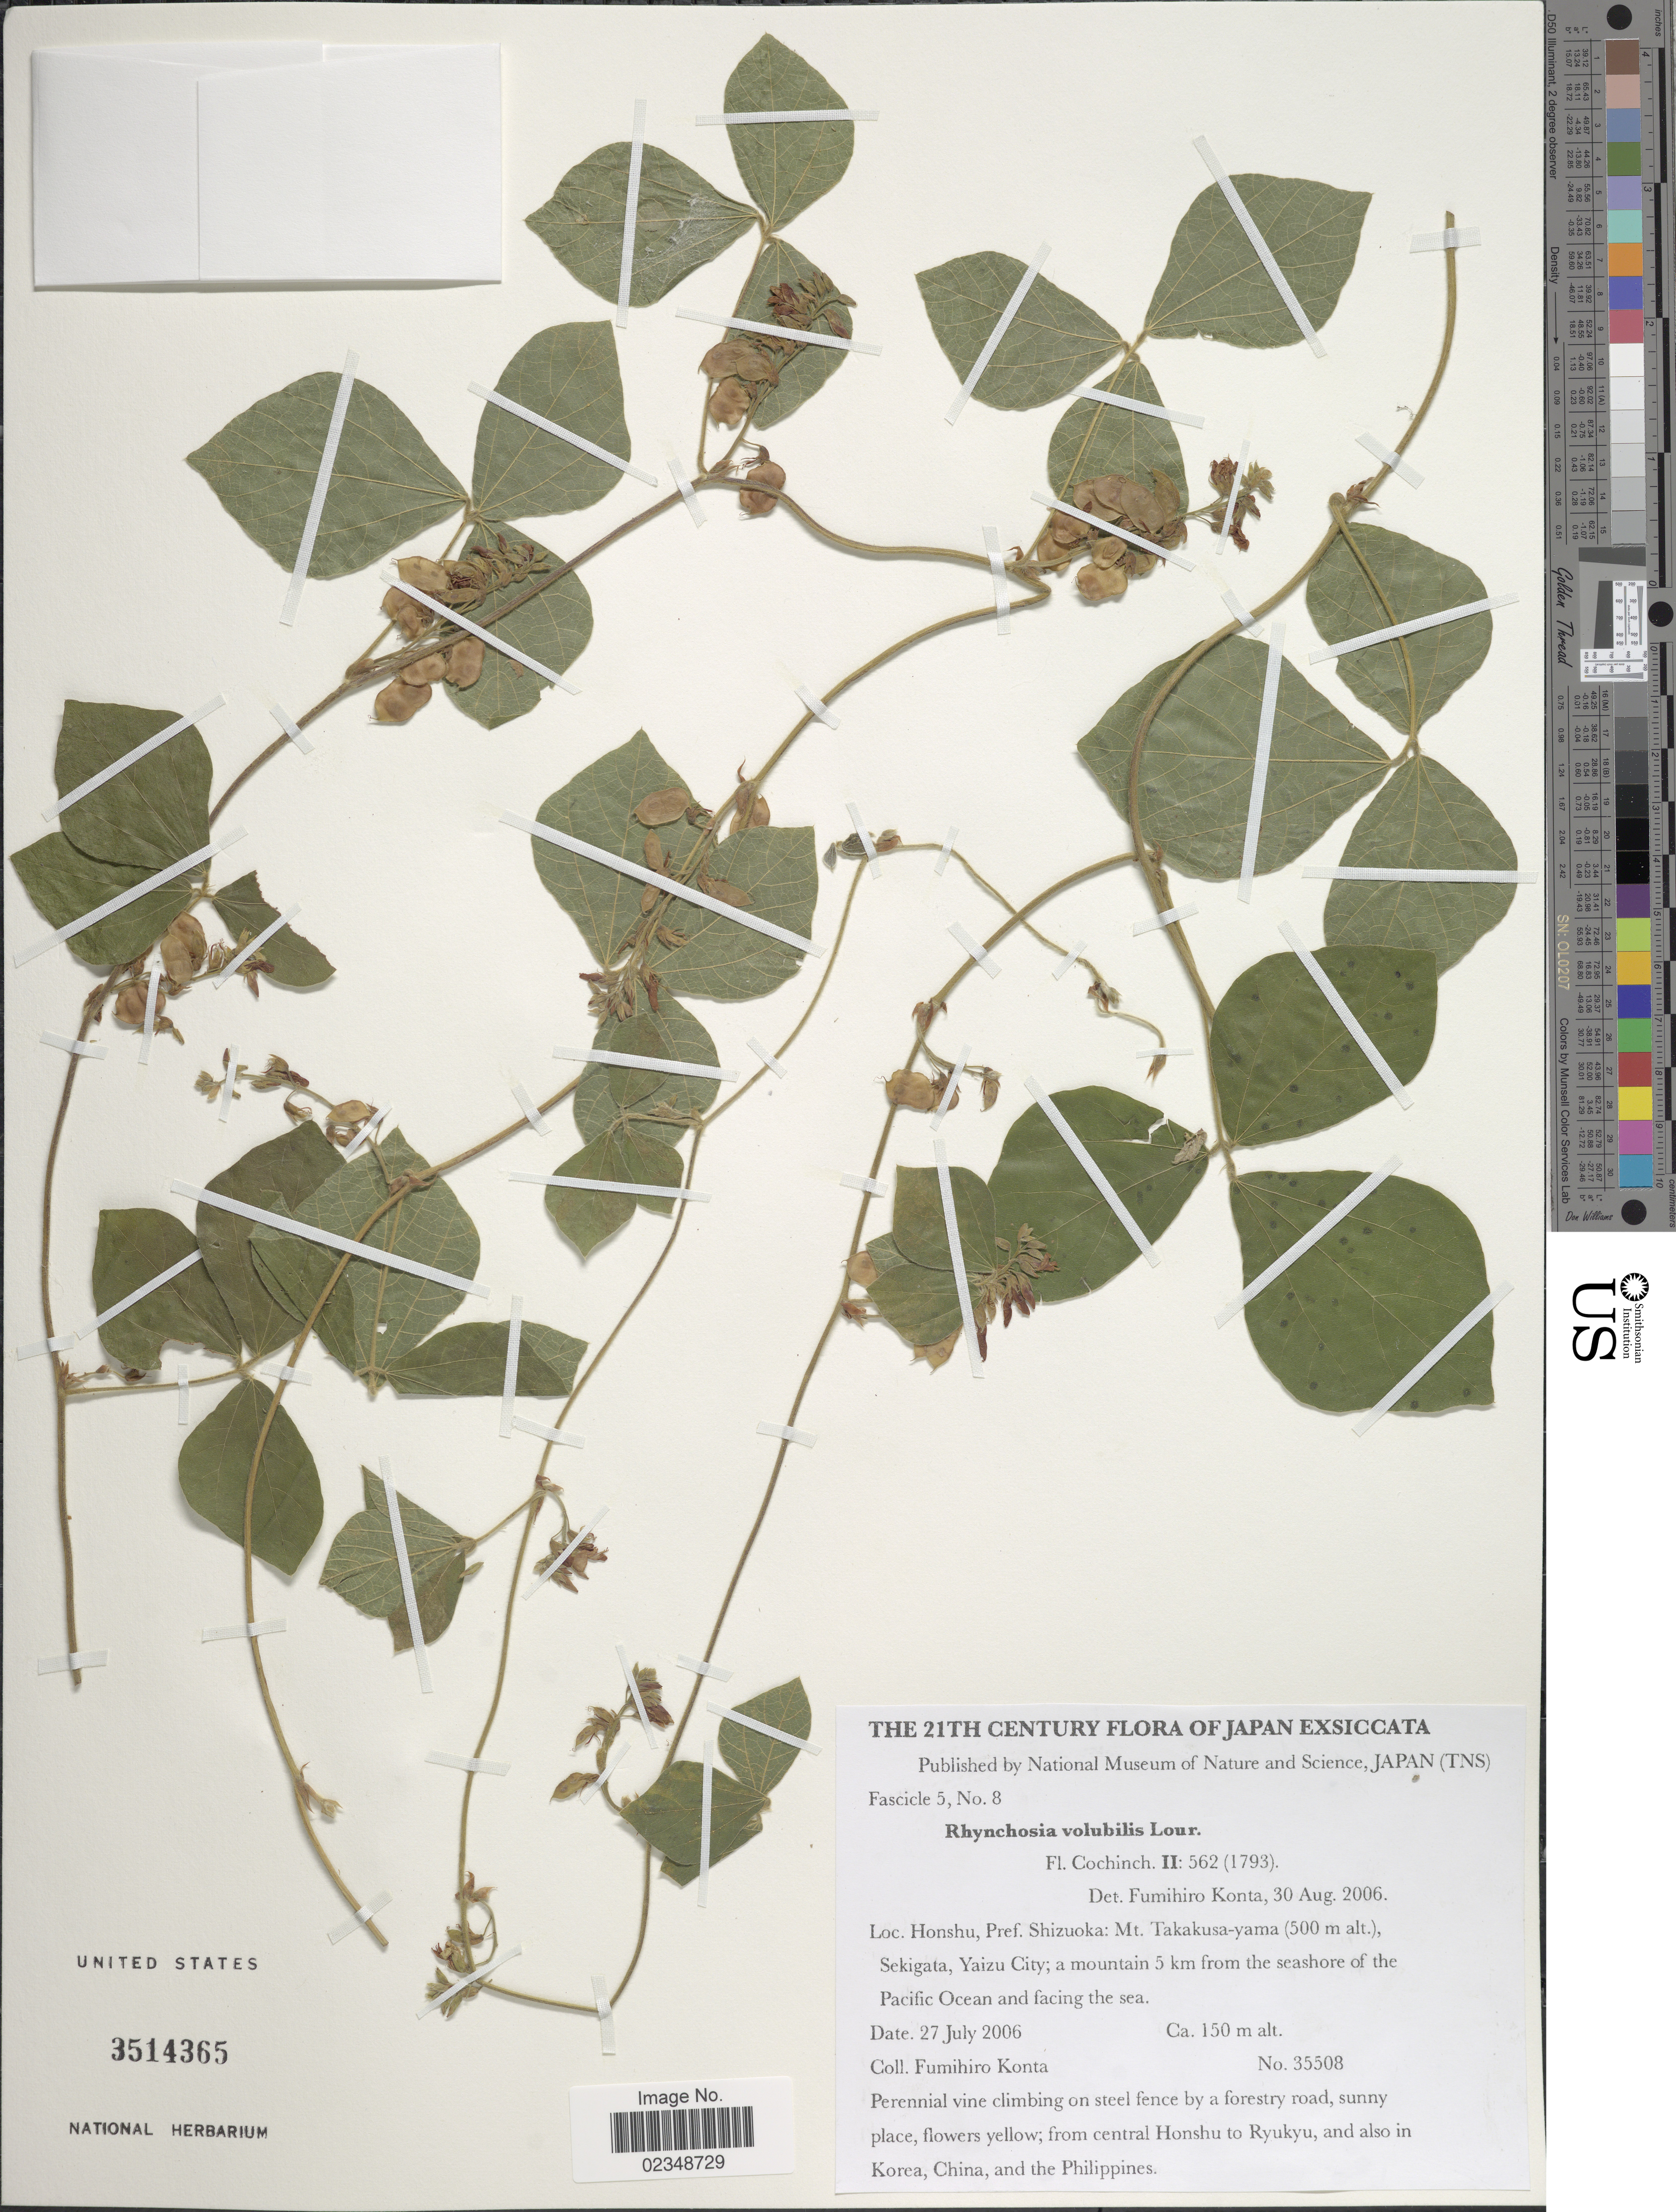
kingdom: Plantae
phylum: Tracheophyta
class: Magnoliopsida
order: Fabales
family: Fabaceae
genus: Rhynchosia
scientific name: Rhynchosia volubilis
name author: (Michx.) Wood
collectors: F. Konta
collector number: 35508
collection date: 2006-07-27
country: Japan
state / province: Sizuoka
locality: Honshu, Pref. Shizouoka: Mt. Takakusa-yama (500 m alt.), Sekigata Yaizu; a mountain 5 km from the seashore of the Pacific Ocean and facing the sea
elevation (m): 150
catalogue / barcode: US 3514365